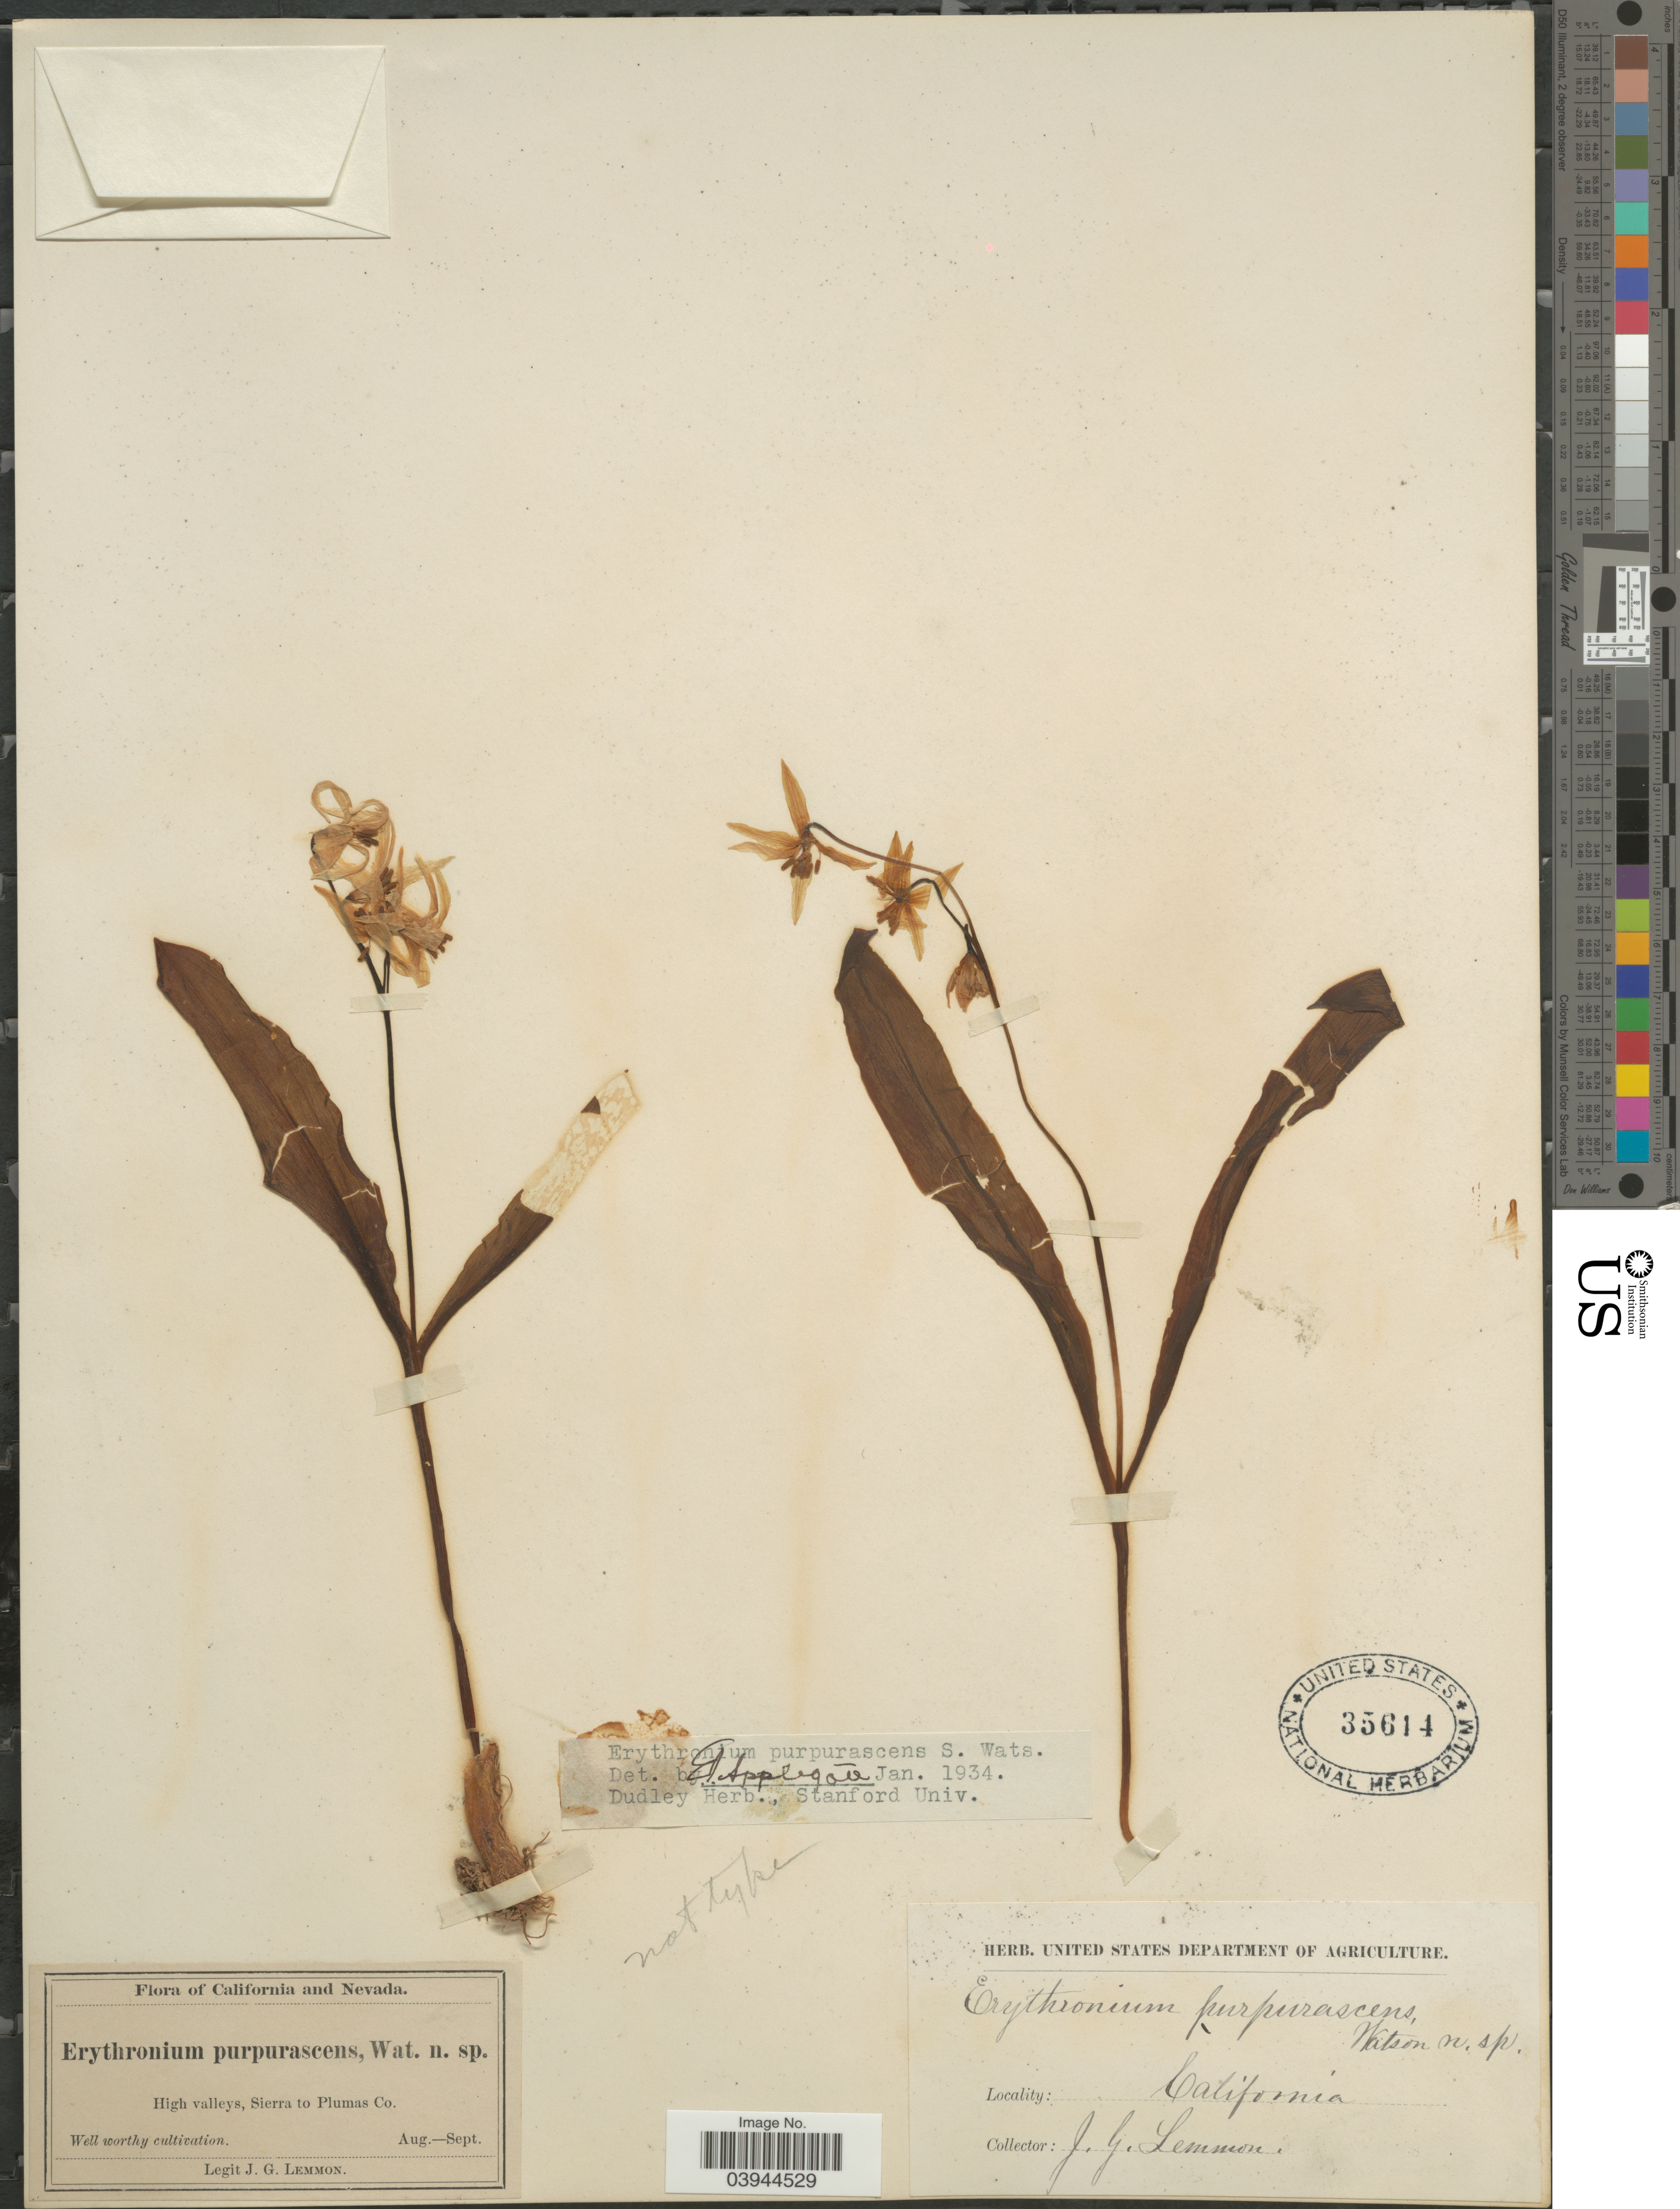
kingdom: Plantae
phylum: Tracheophyta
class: Liliopsida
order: Liliales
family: Liliaceae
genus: Erythronium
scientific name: Erythronium purpurascens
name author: S. Watson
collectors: J. Lemmon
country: United States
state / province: California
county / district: Plumas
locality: High valleys, Sierra to Plumas Co.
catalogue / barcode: US 35614